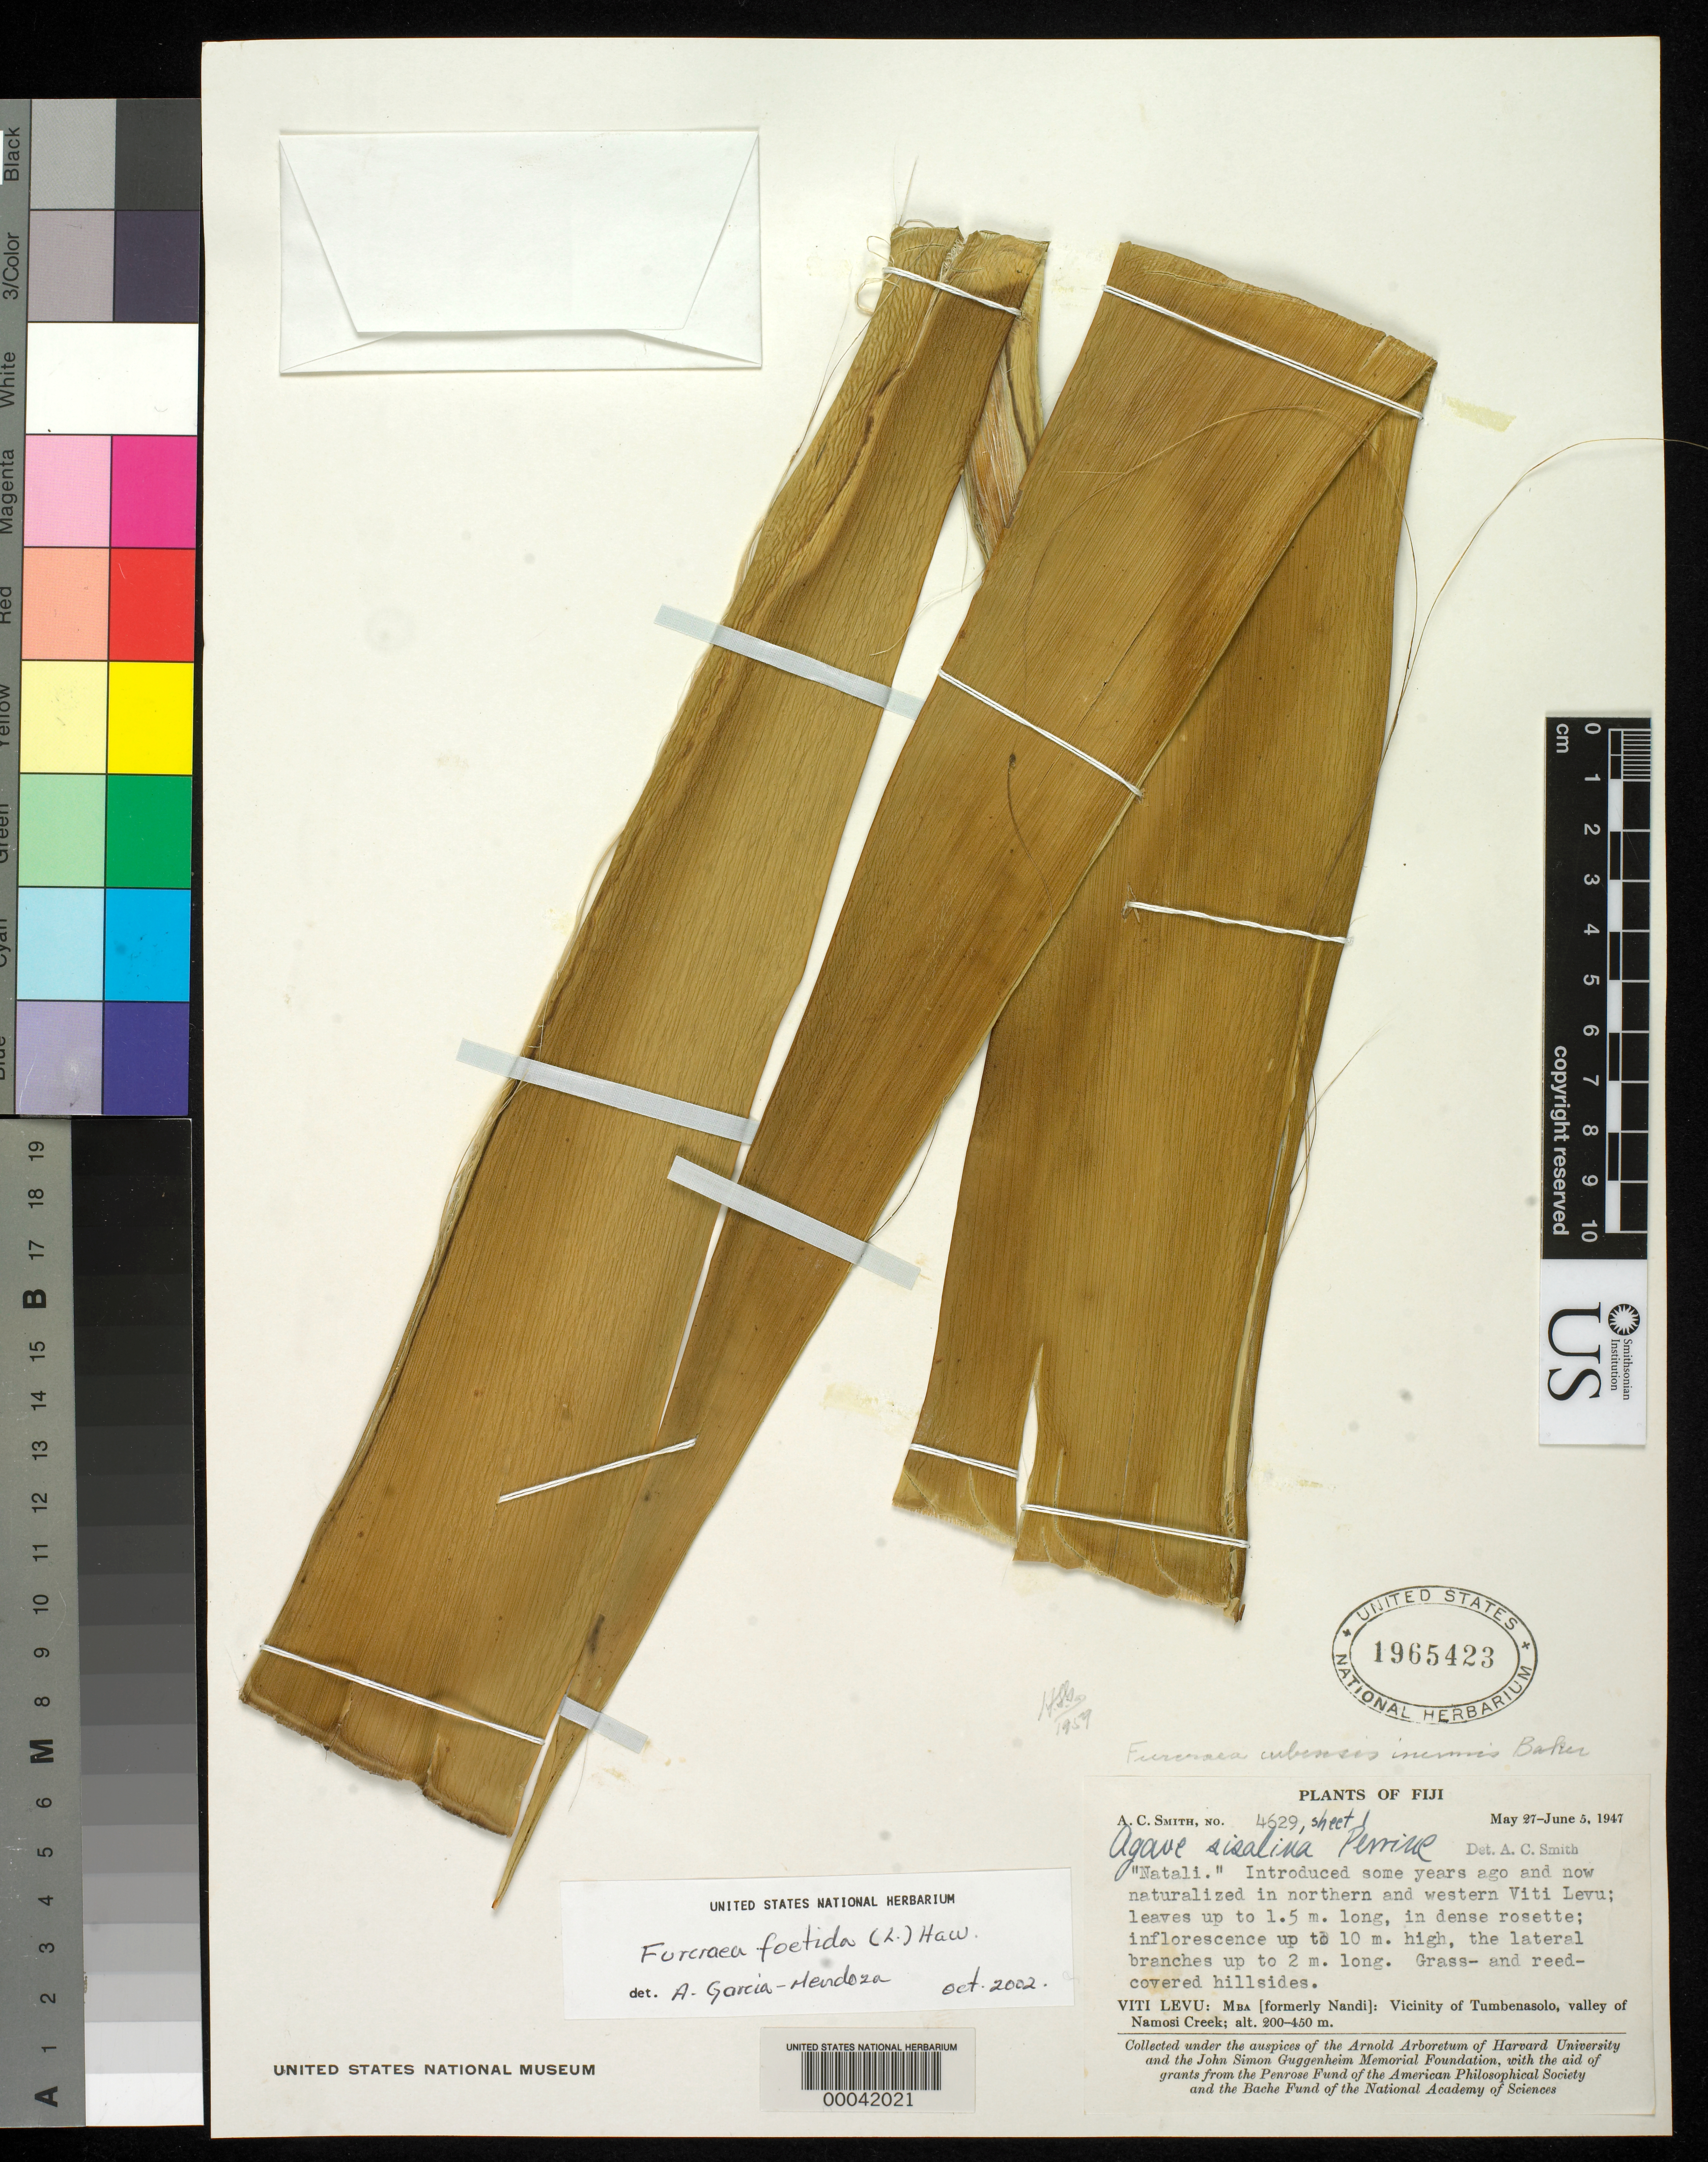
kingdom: Plantae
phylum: Tracheophyta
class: Liliopsida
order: Asparagales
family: Asparagaceae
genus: Furcraea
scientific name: Furcraea foetida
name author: (L.) Haw.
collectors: A. C. Smith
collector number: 4629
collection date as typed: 27 May 1947 to 05 Jun 1947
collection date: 1947-05-27/1947-06-05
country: Fiji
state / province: Western Division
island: Viti Levu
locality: Mba Prov., vicinity of tumbenasolo, valley of namosi creek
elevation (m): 200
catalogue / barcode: US 1965423